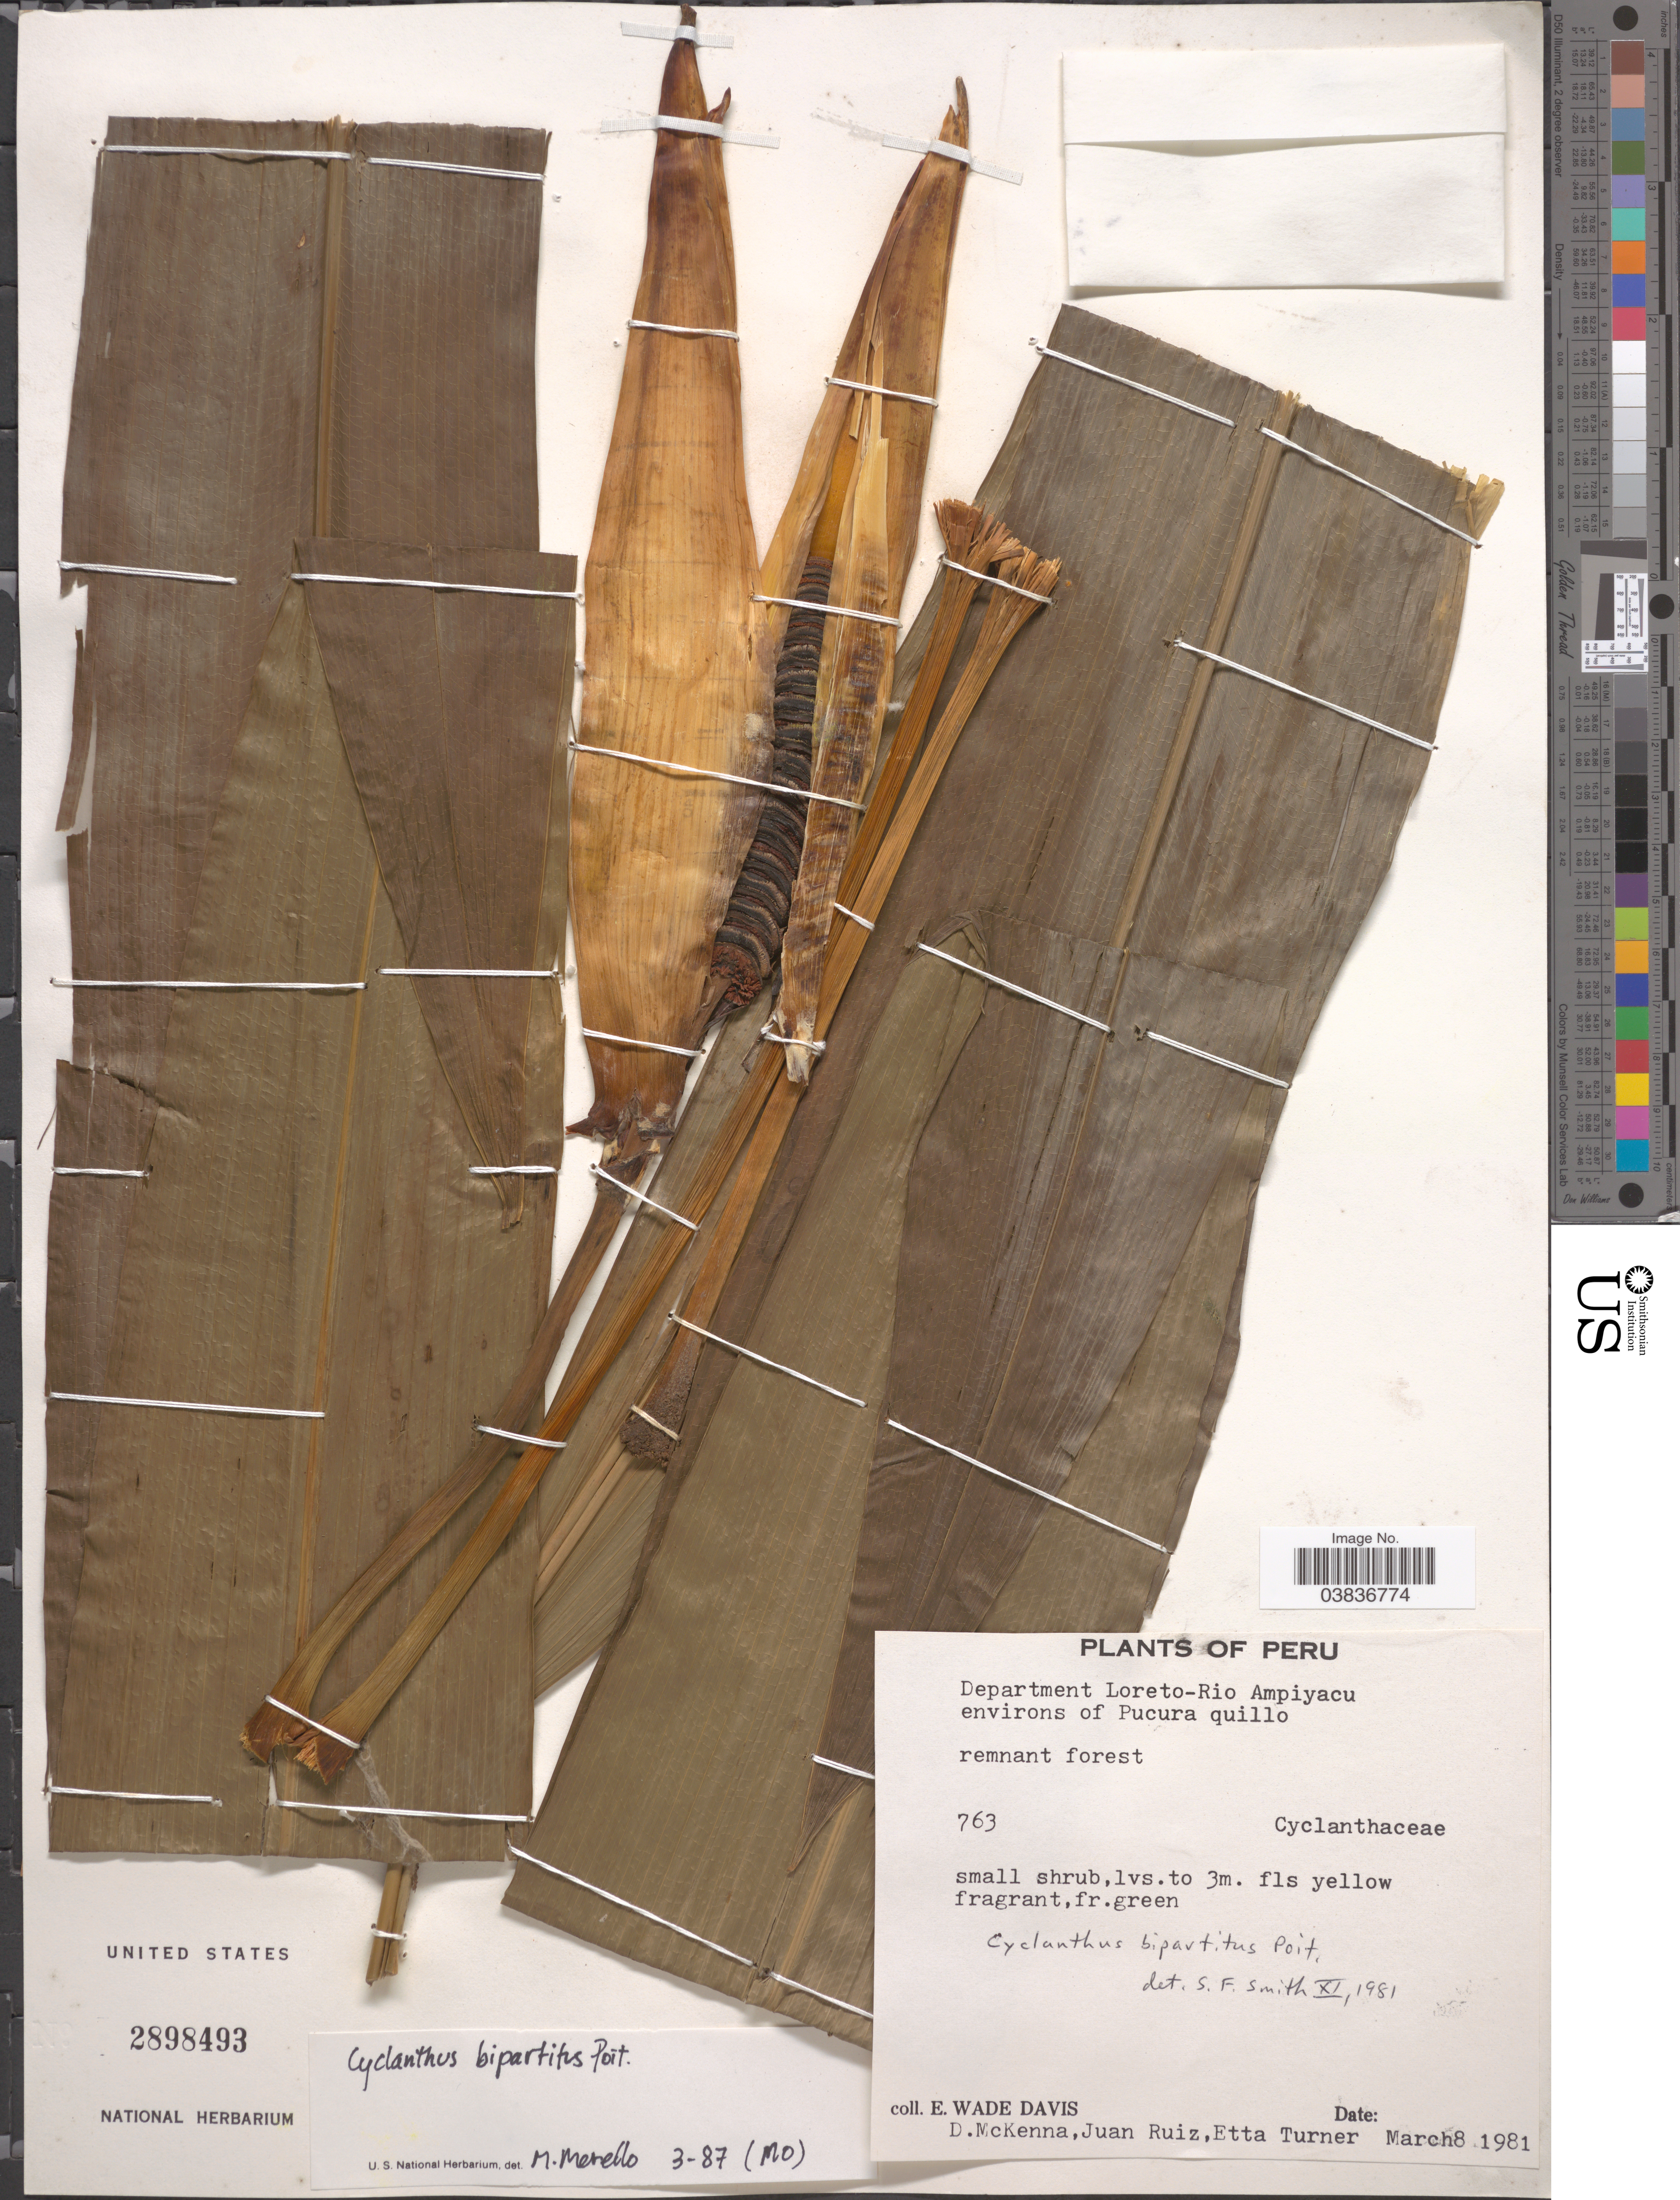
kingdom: Plantae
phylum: Tracheophyta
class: Liliopsida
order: Pandanales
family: Cyclanthaceae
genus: Cyclanthus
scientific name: Cyclanthus bipartitus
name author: Poit. ex A. Rich.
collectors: E. Wade-Davis, D. McKenna, J. Ruíz & E. Turner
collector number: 763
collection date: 1981-03-08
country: Peru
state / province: Loreto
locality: Department Loreto - Rio Ampiyacu environs of Pucura quillo.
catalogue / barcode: US 2898493